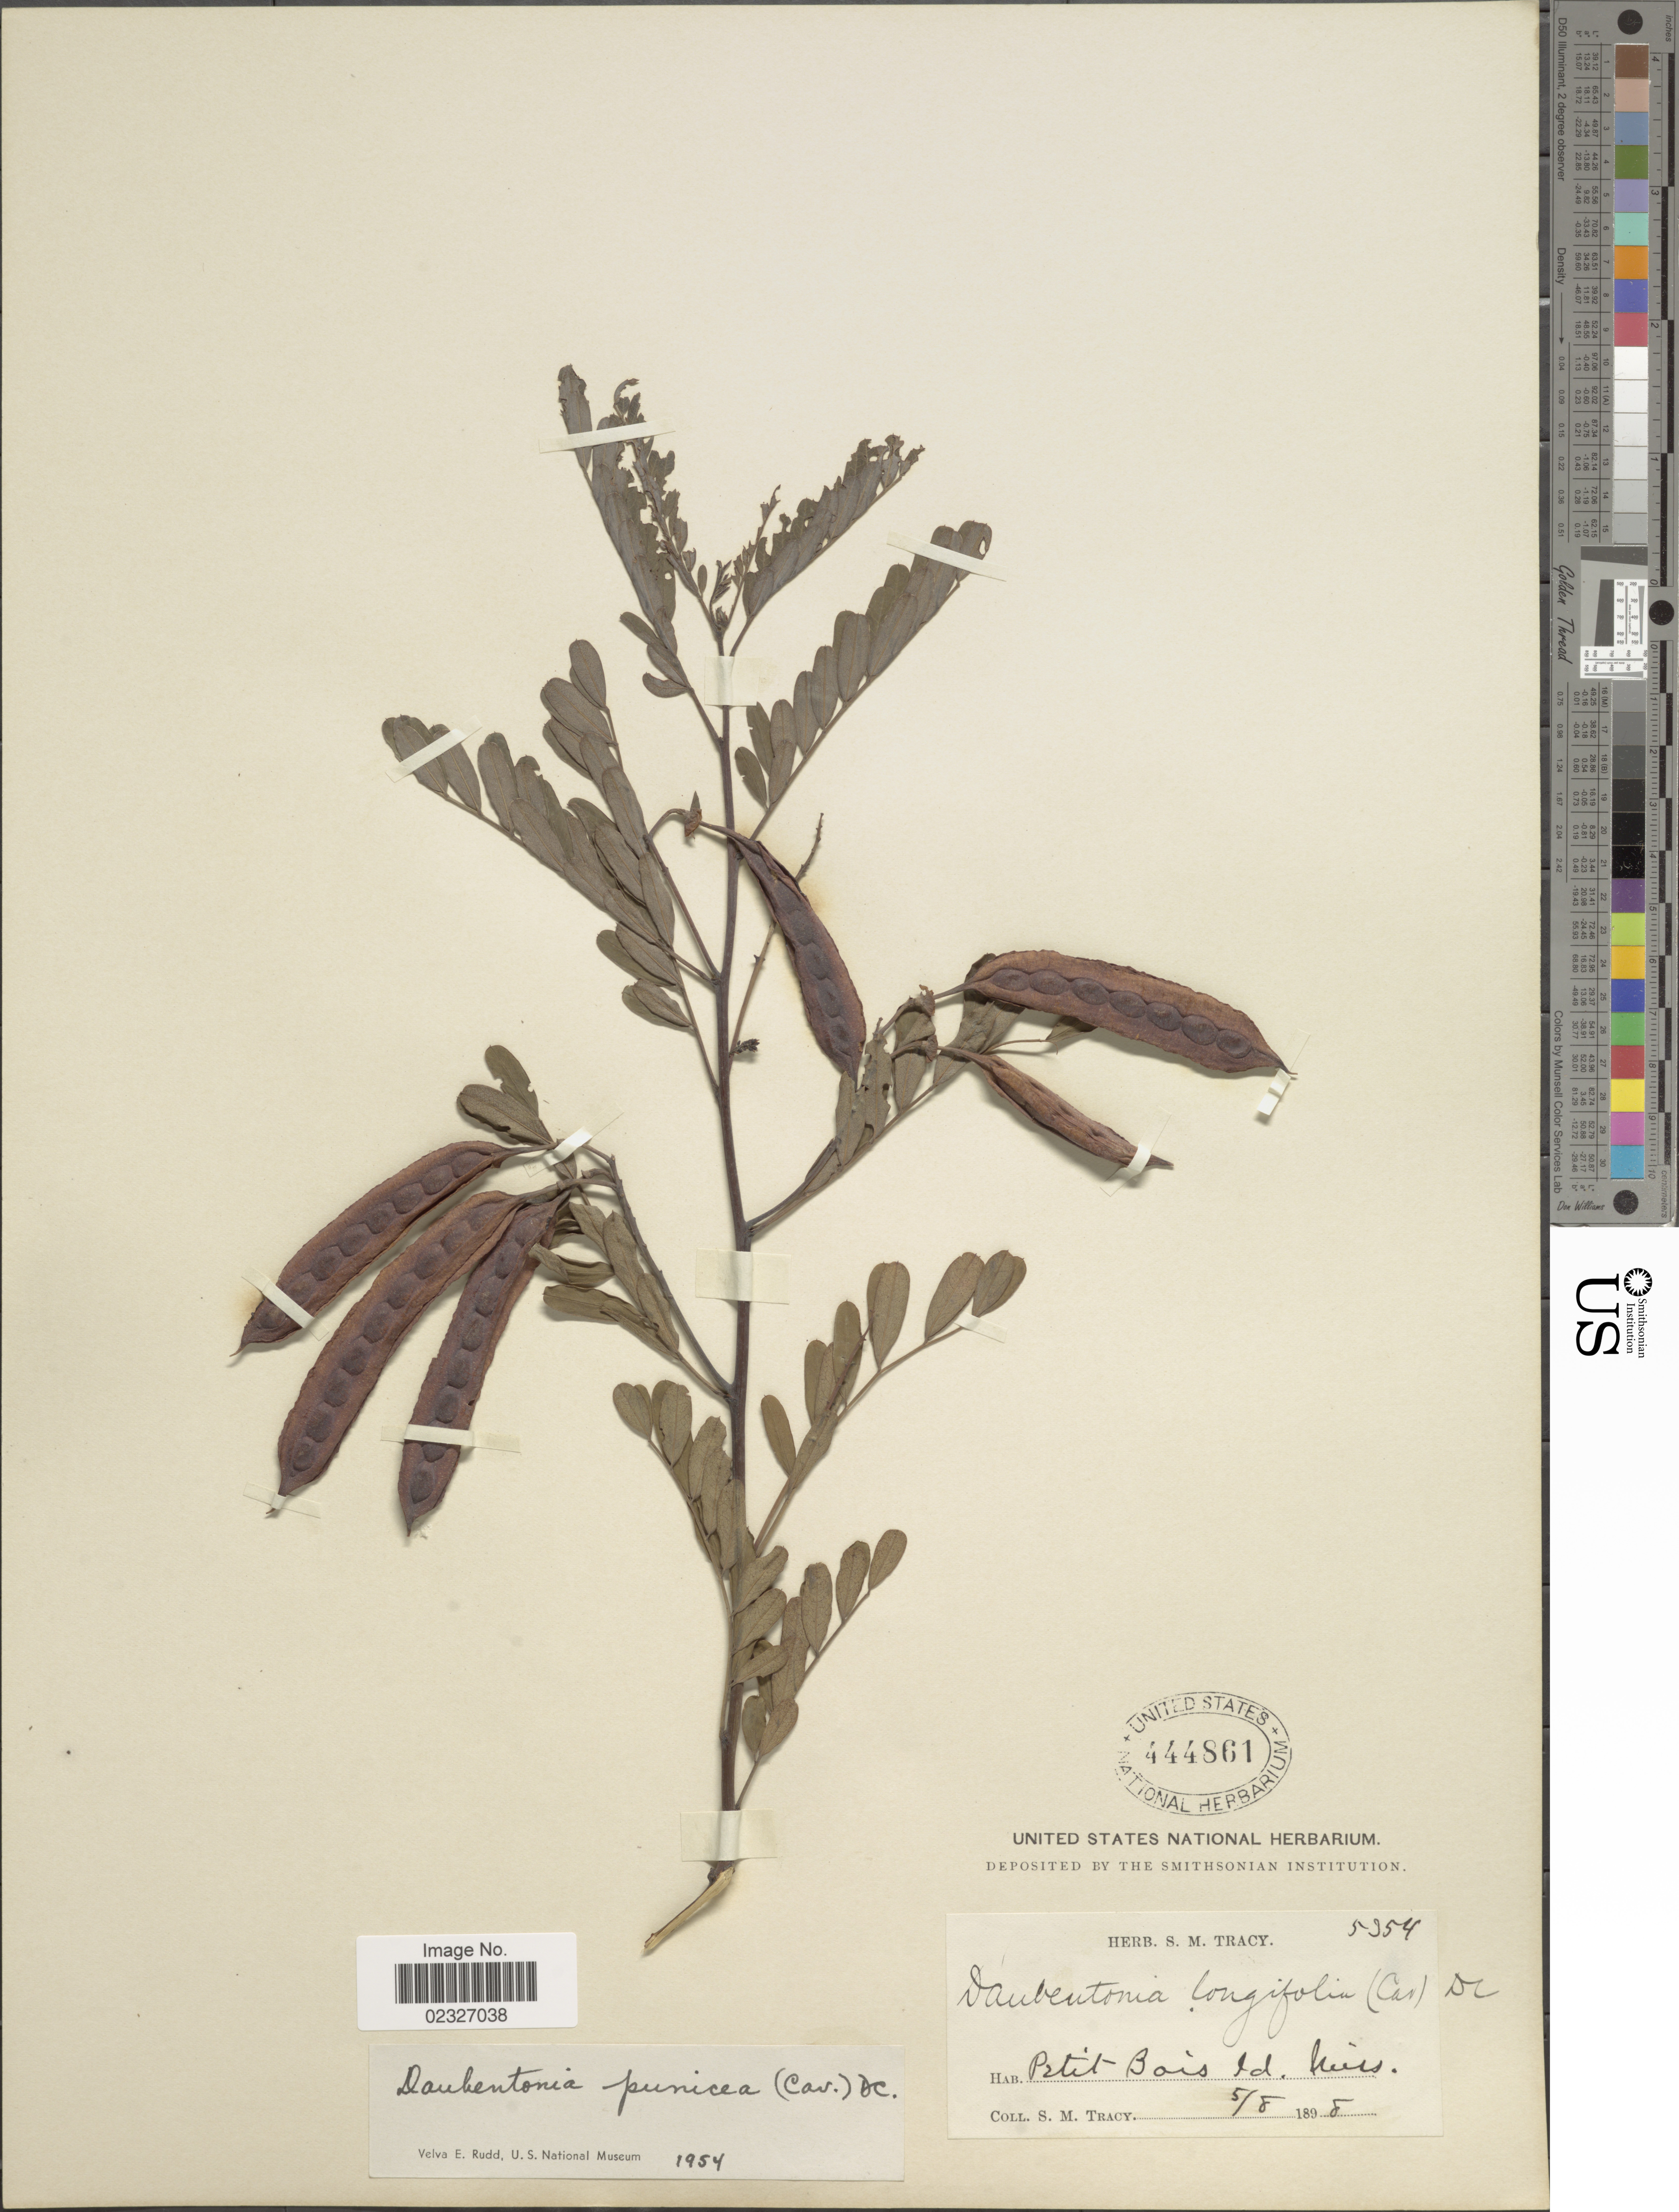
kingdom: Plantae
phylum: Tracheophyta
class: Magnoliopsida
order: Fabales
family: Fabaceae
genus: Sesbania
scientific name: Sesbania punicea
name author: (Cav.) Benth.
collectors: S. M. Tracy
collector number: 5354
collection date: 1898-05-08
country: United States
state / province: Mississippi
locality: Petit Bois Ld.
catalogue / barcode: US 444861